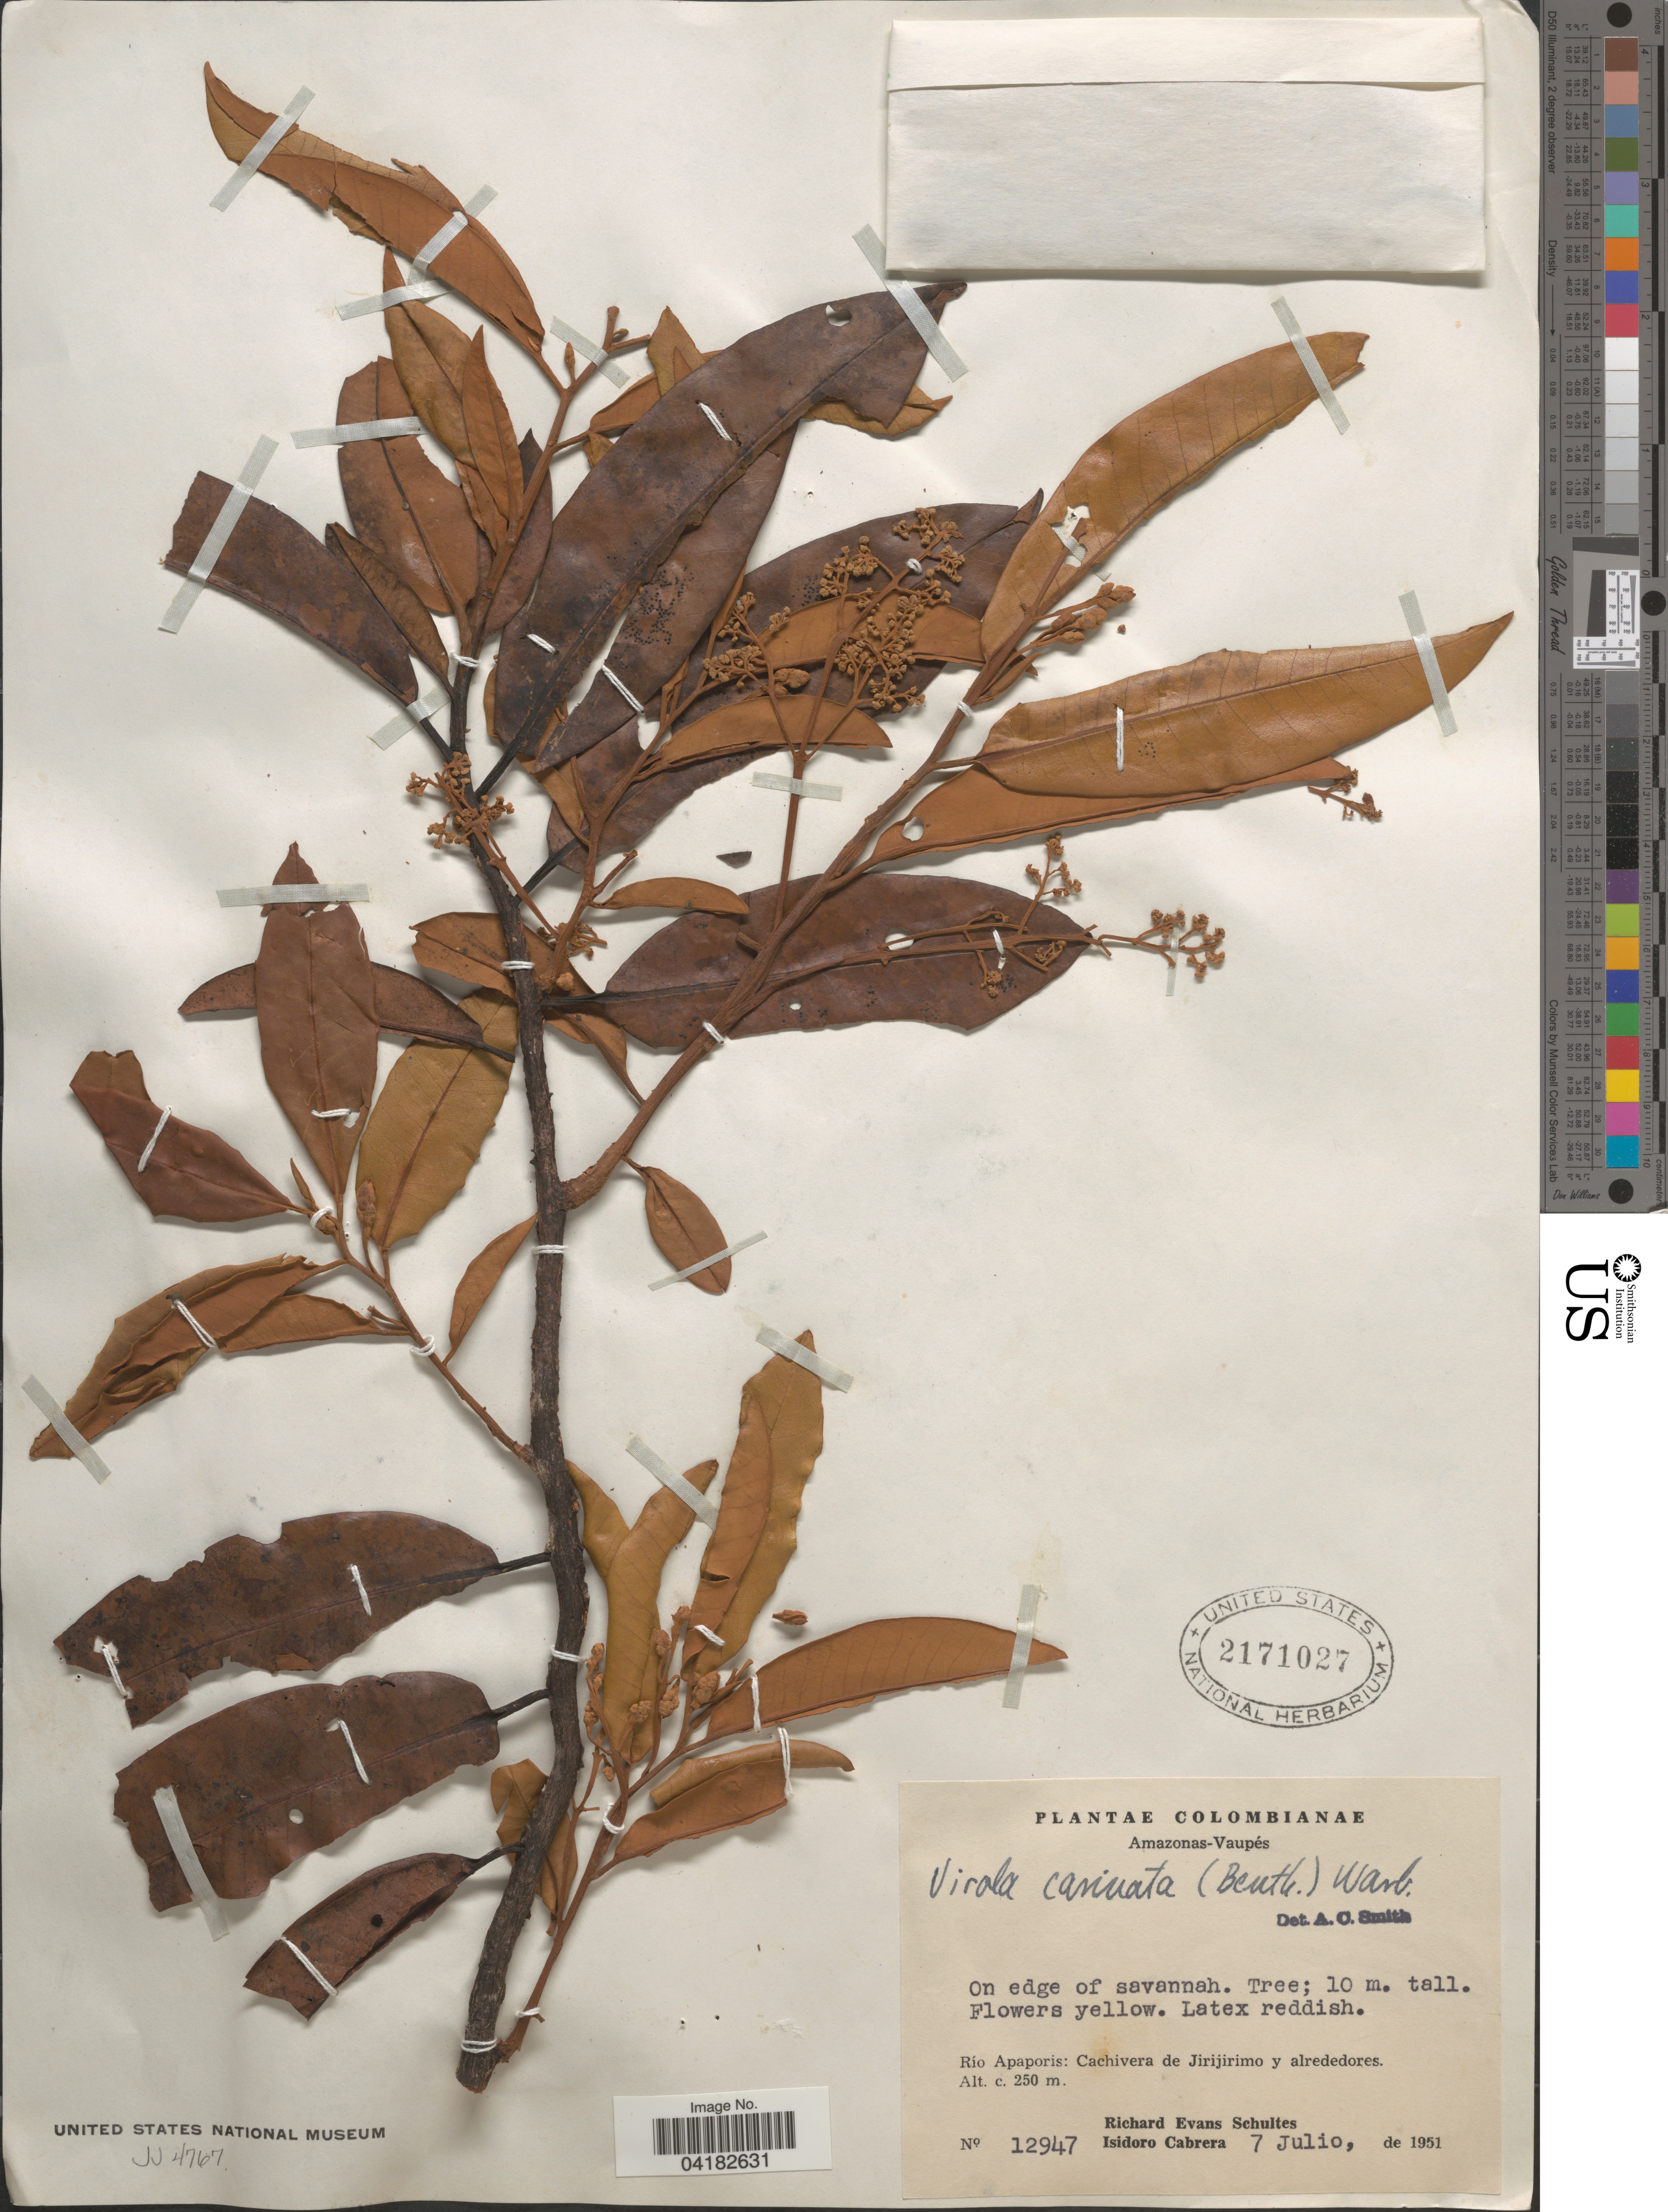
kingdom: Plantae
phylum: Tracheophyta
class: Magnoliopsida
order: Magnoliales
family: Myristicaceae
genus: Virola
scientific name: Virola carinata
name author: Warb.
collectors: R. E. Schultes & I. Cabrera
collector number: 12947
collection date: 1951-07-07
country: Colombia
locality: Amazonas-Vaupés. Río Apaporis: Cachivera de Jirijirimo y alrededores.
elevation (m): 250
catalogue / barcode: US 2171027